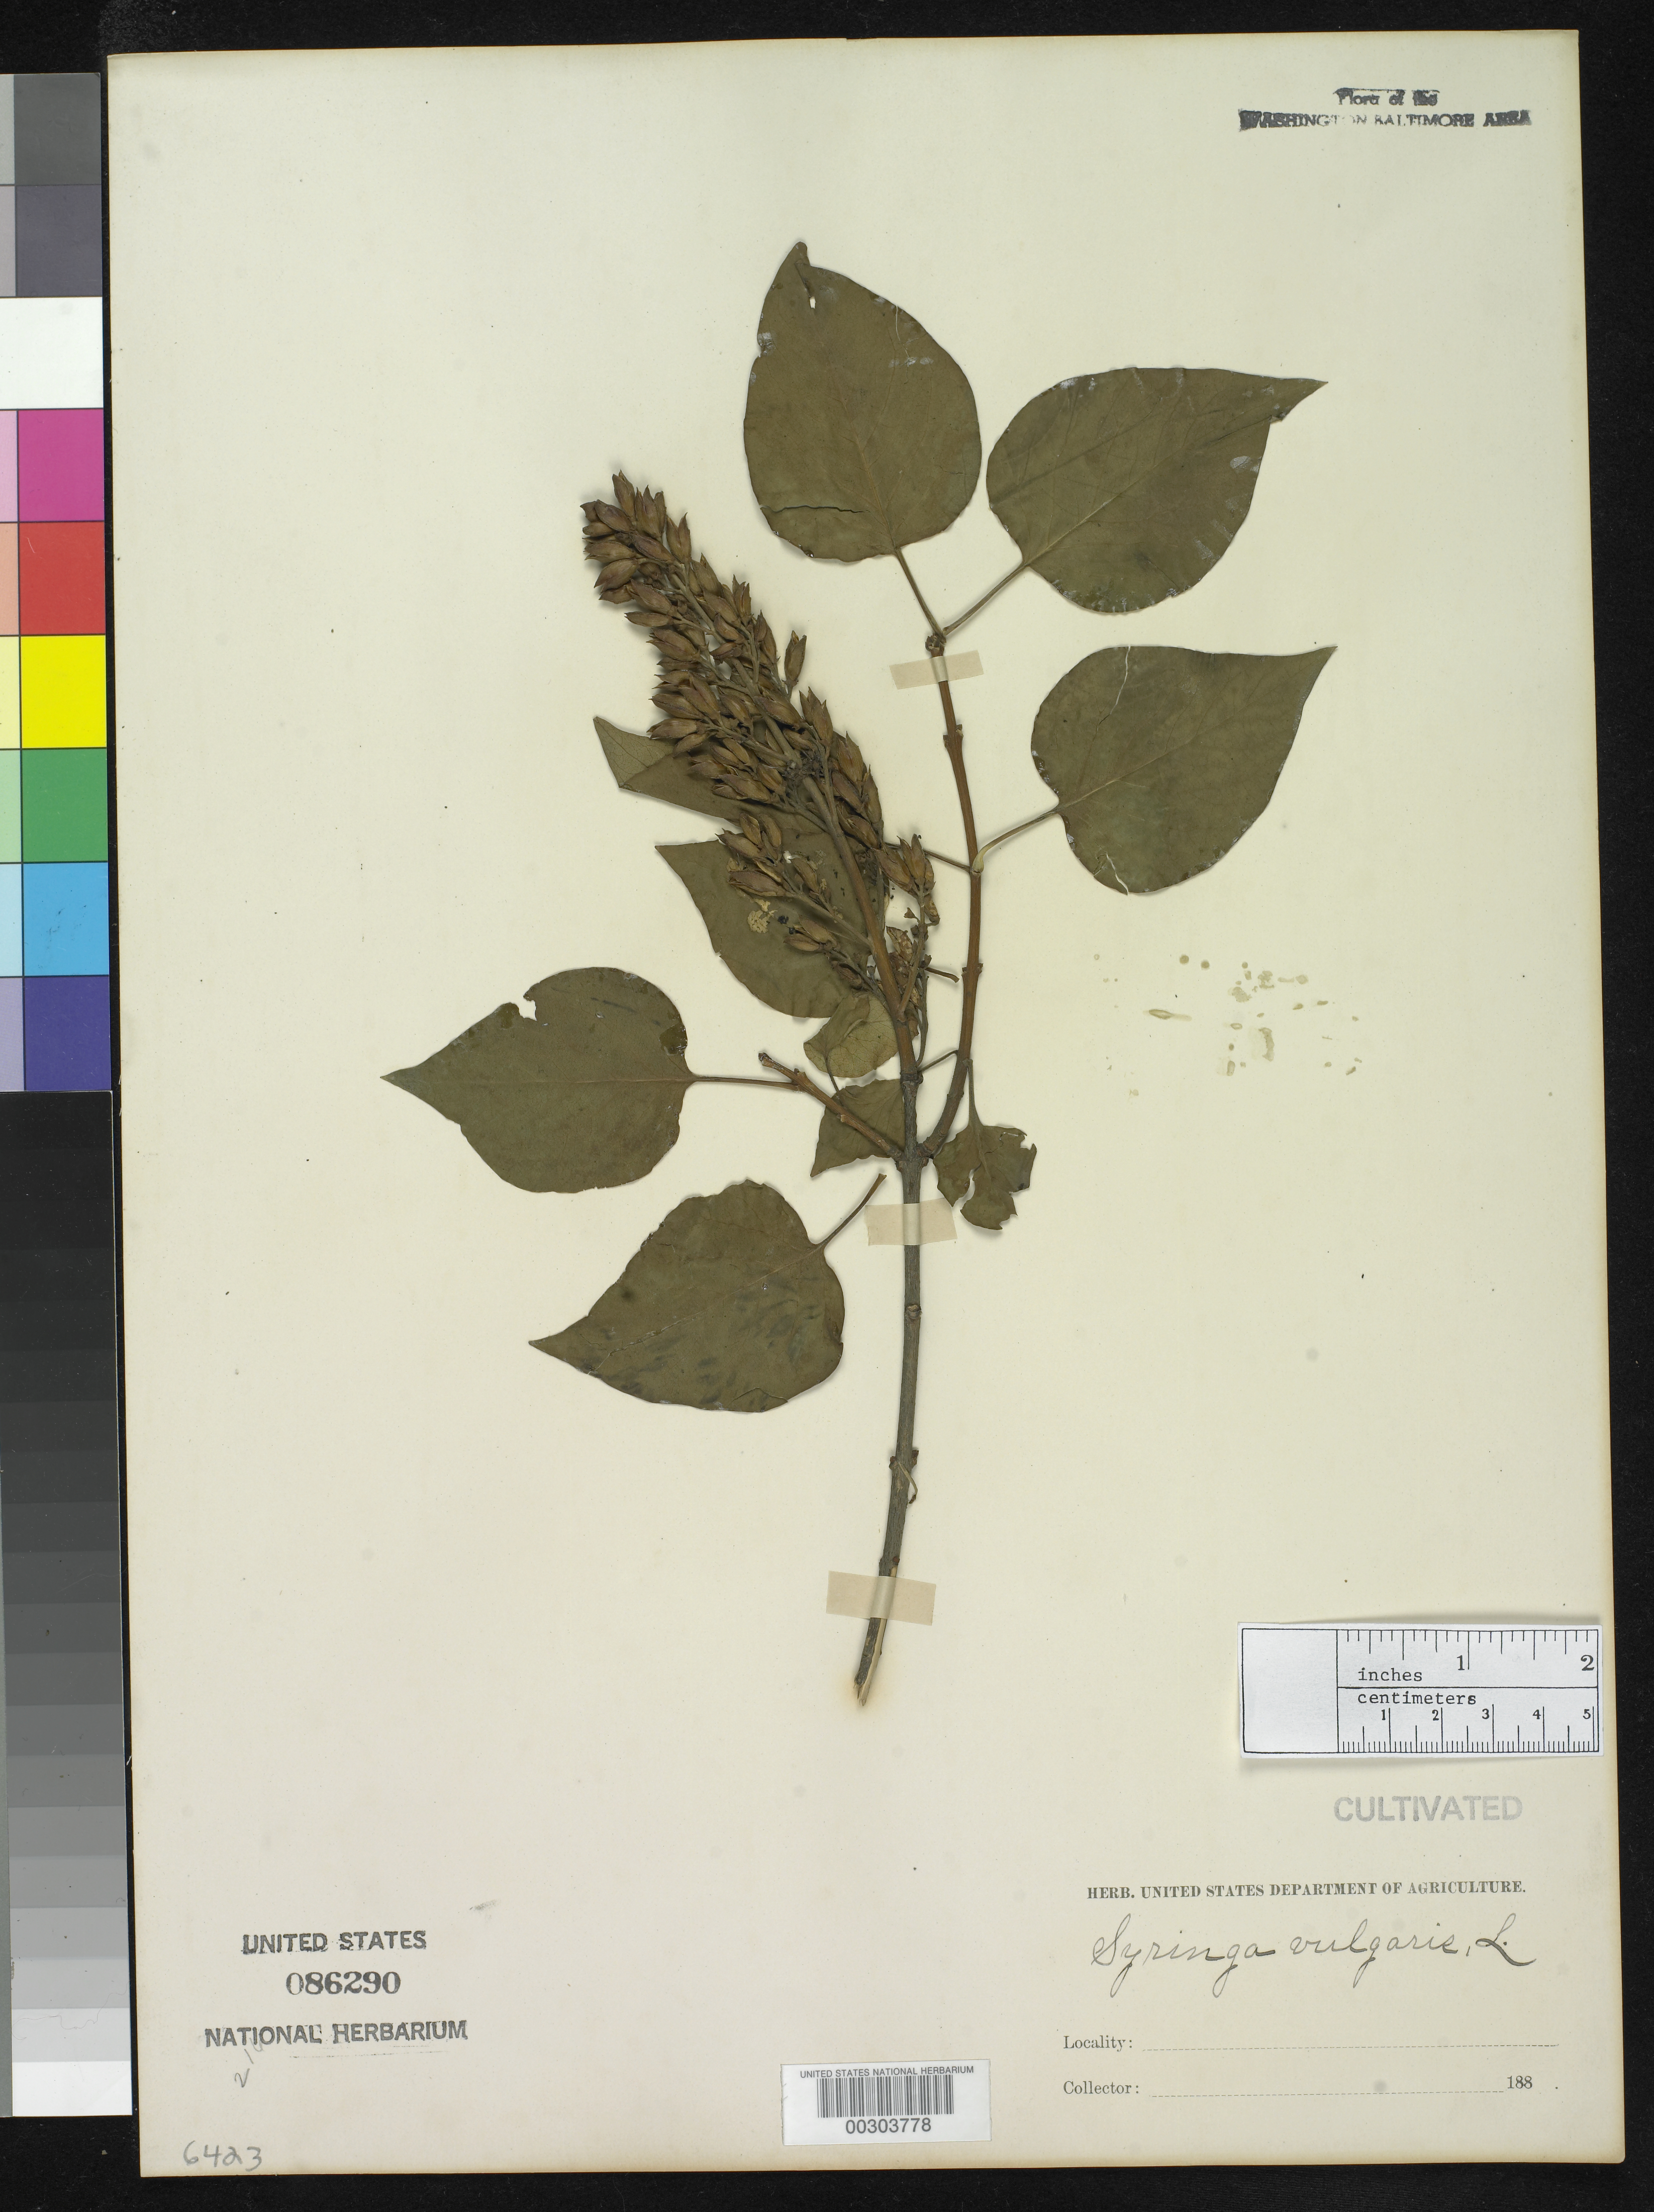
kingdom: Plantae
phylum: Tracheophyta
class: Magnoliopsida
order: Lamiales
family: Oleaceae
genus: Syringa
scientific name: Syringa vulgaris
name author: L.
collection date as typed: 188-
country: United States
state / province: District of Columbia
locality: Washington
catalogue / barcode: US 86290